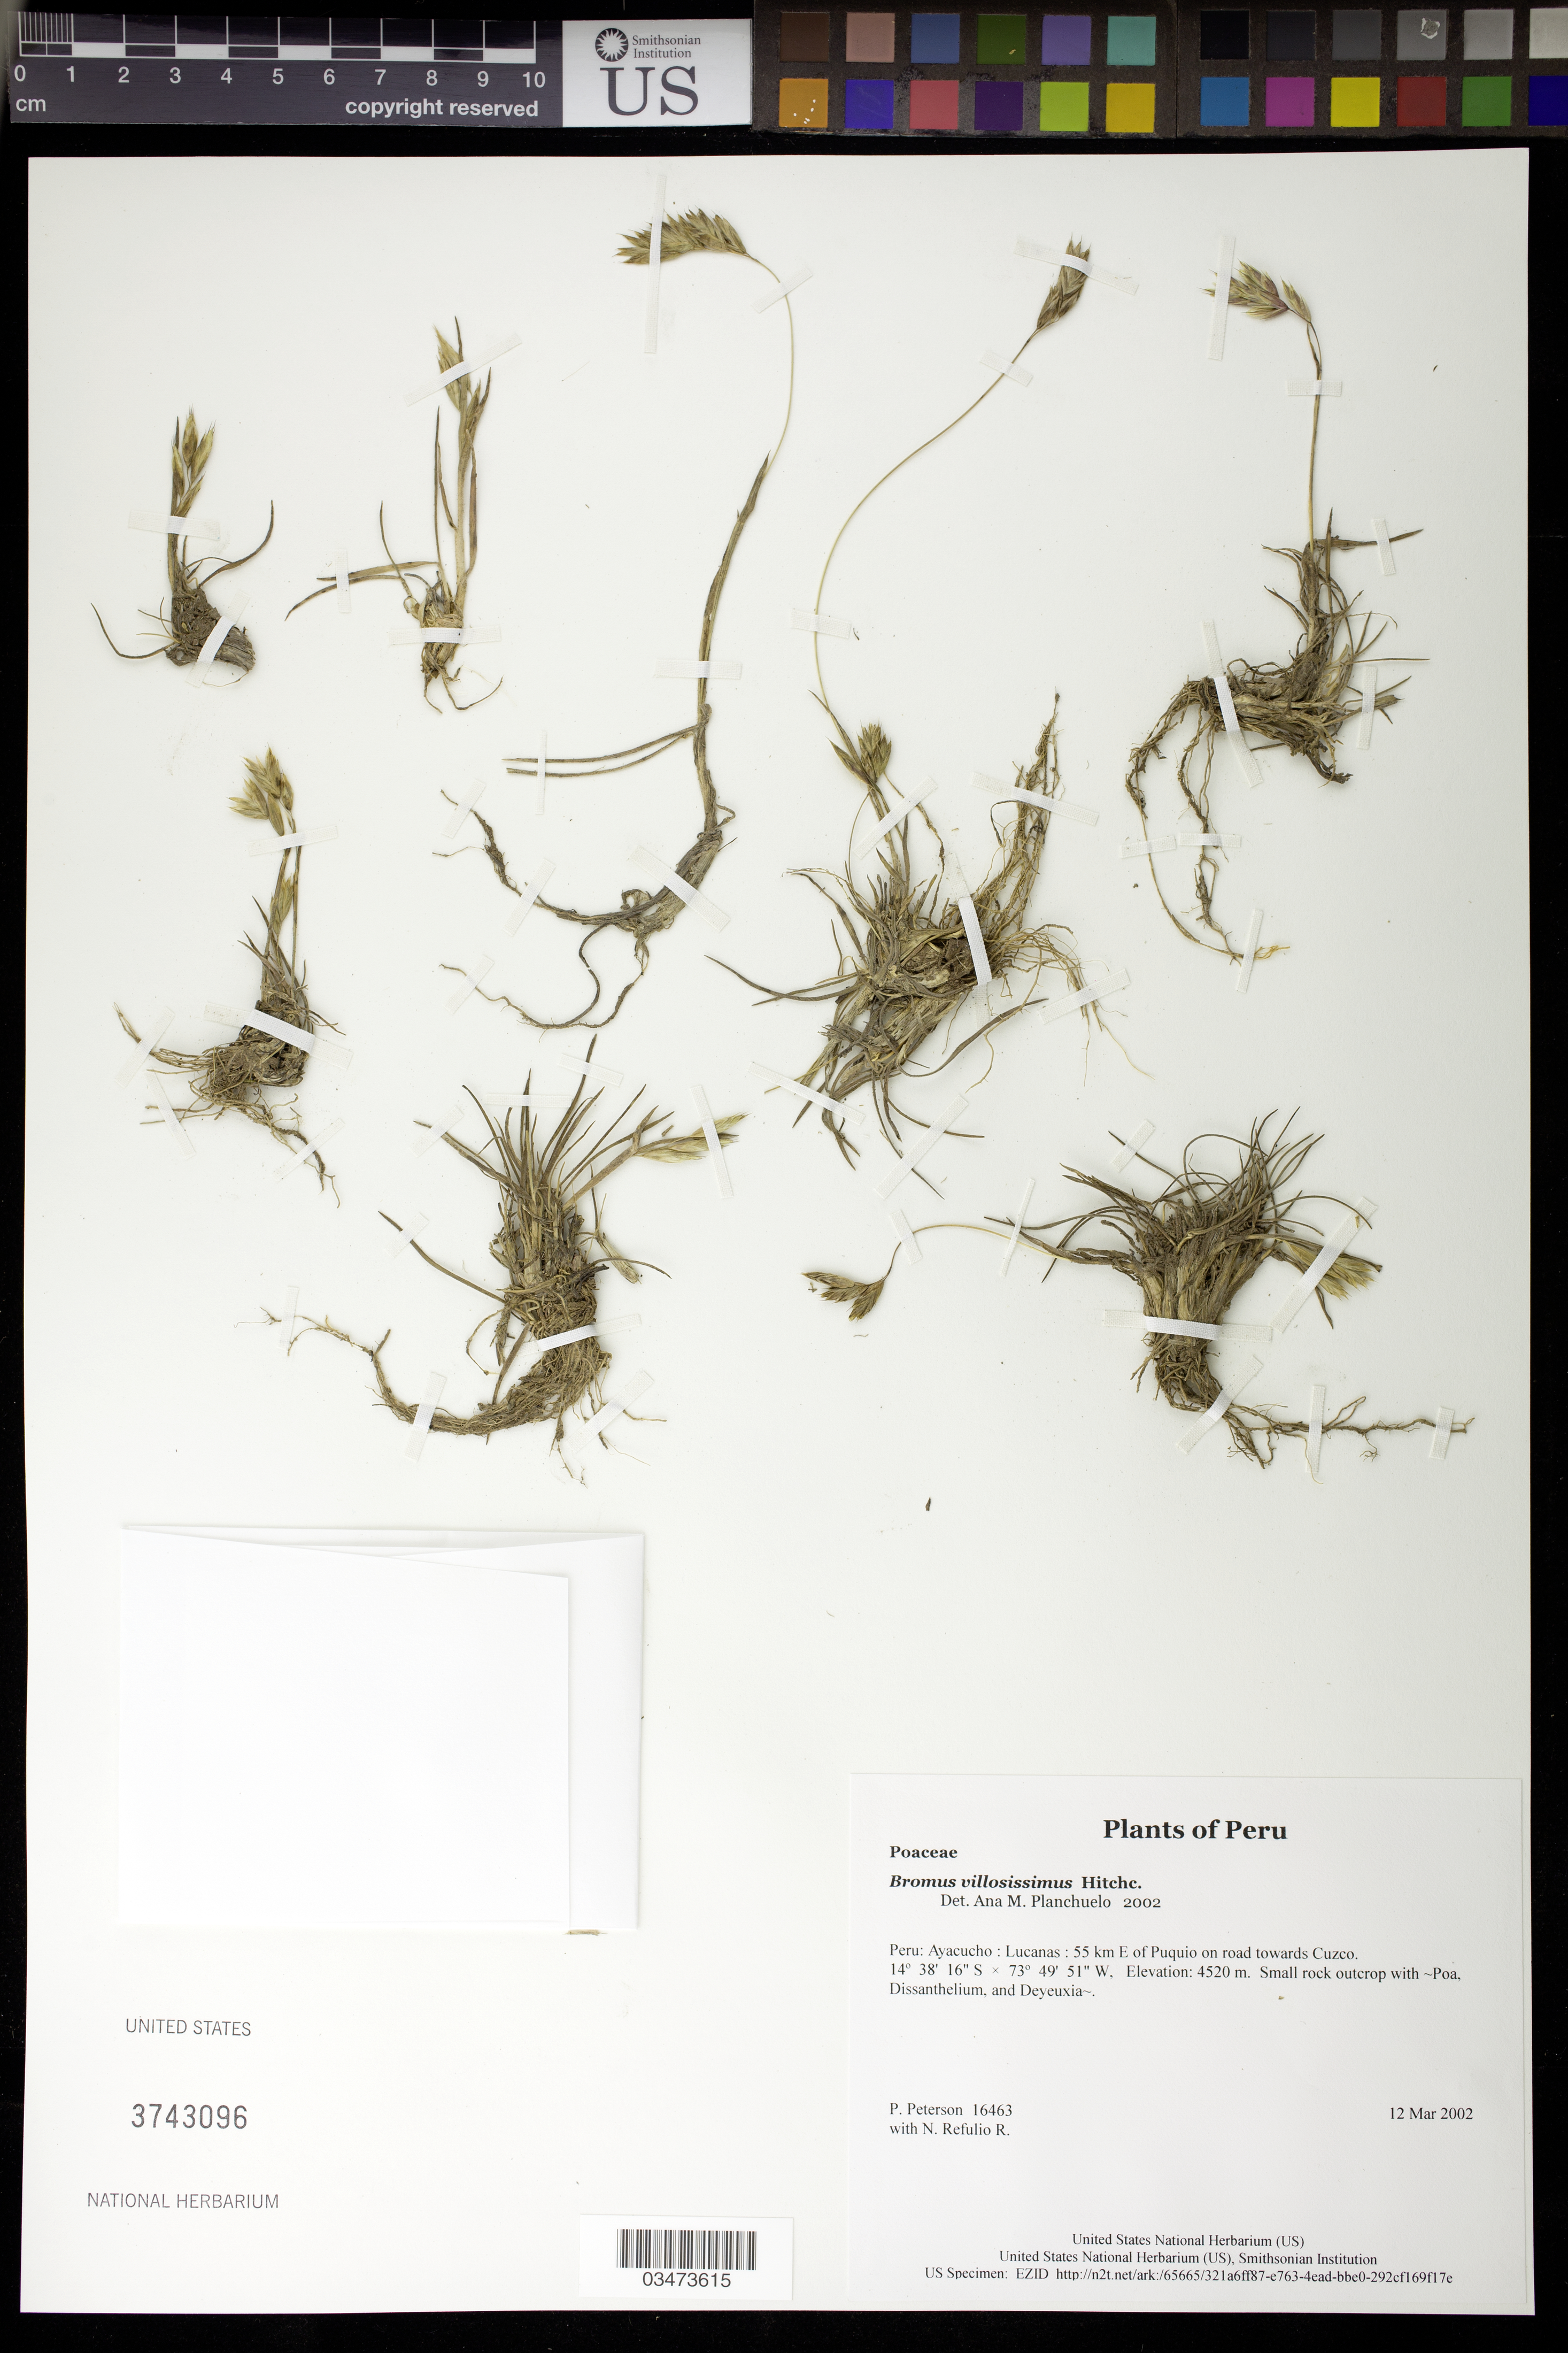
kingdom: Plantae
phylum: Tracheophyta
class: Liliopsida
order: Poales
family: Poaceae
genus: Bromus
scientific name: Bromus villosissimus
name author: Hitchc.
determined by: Planchuelo, A. M.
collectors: P. M. Peterson & N. Refulio-Rodríguez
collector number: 16463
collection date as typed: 12 Mar 2002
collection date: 2002-03-12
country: Peru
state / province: Ayacucho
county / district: Lucanas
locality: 55 km E of Puquio on road towards Cuzco.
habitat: Small rock outcrop with ~Poa, Dissanthelium, and Deyeuxia~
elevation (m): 4520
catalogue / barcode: US 3743096